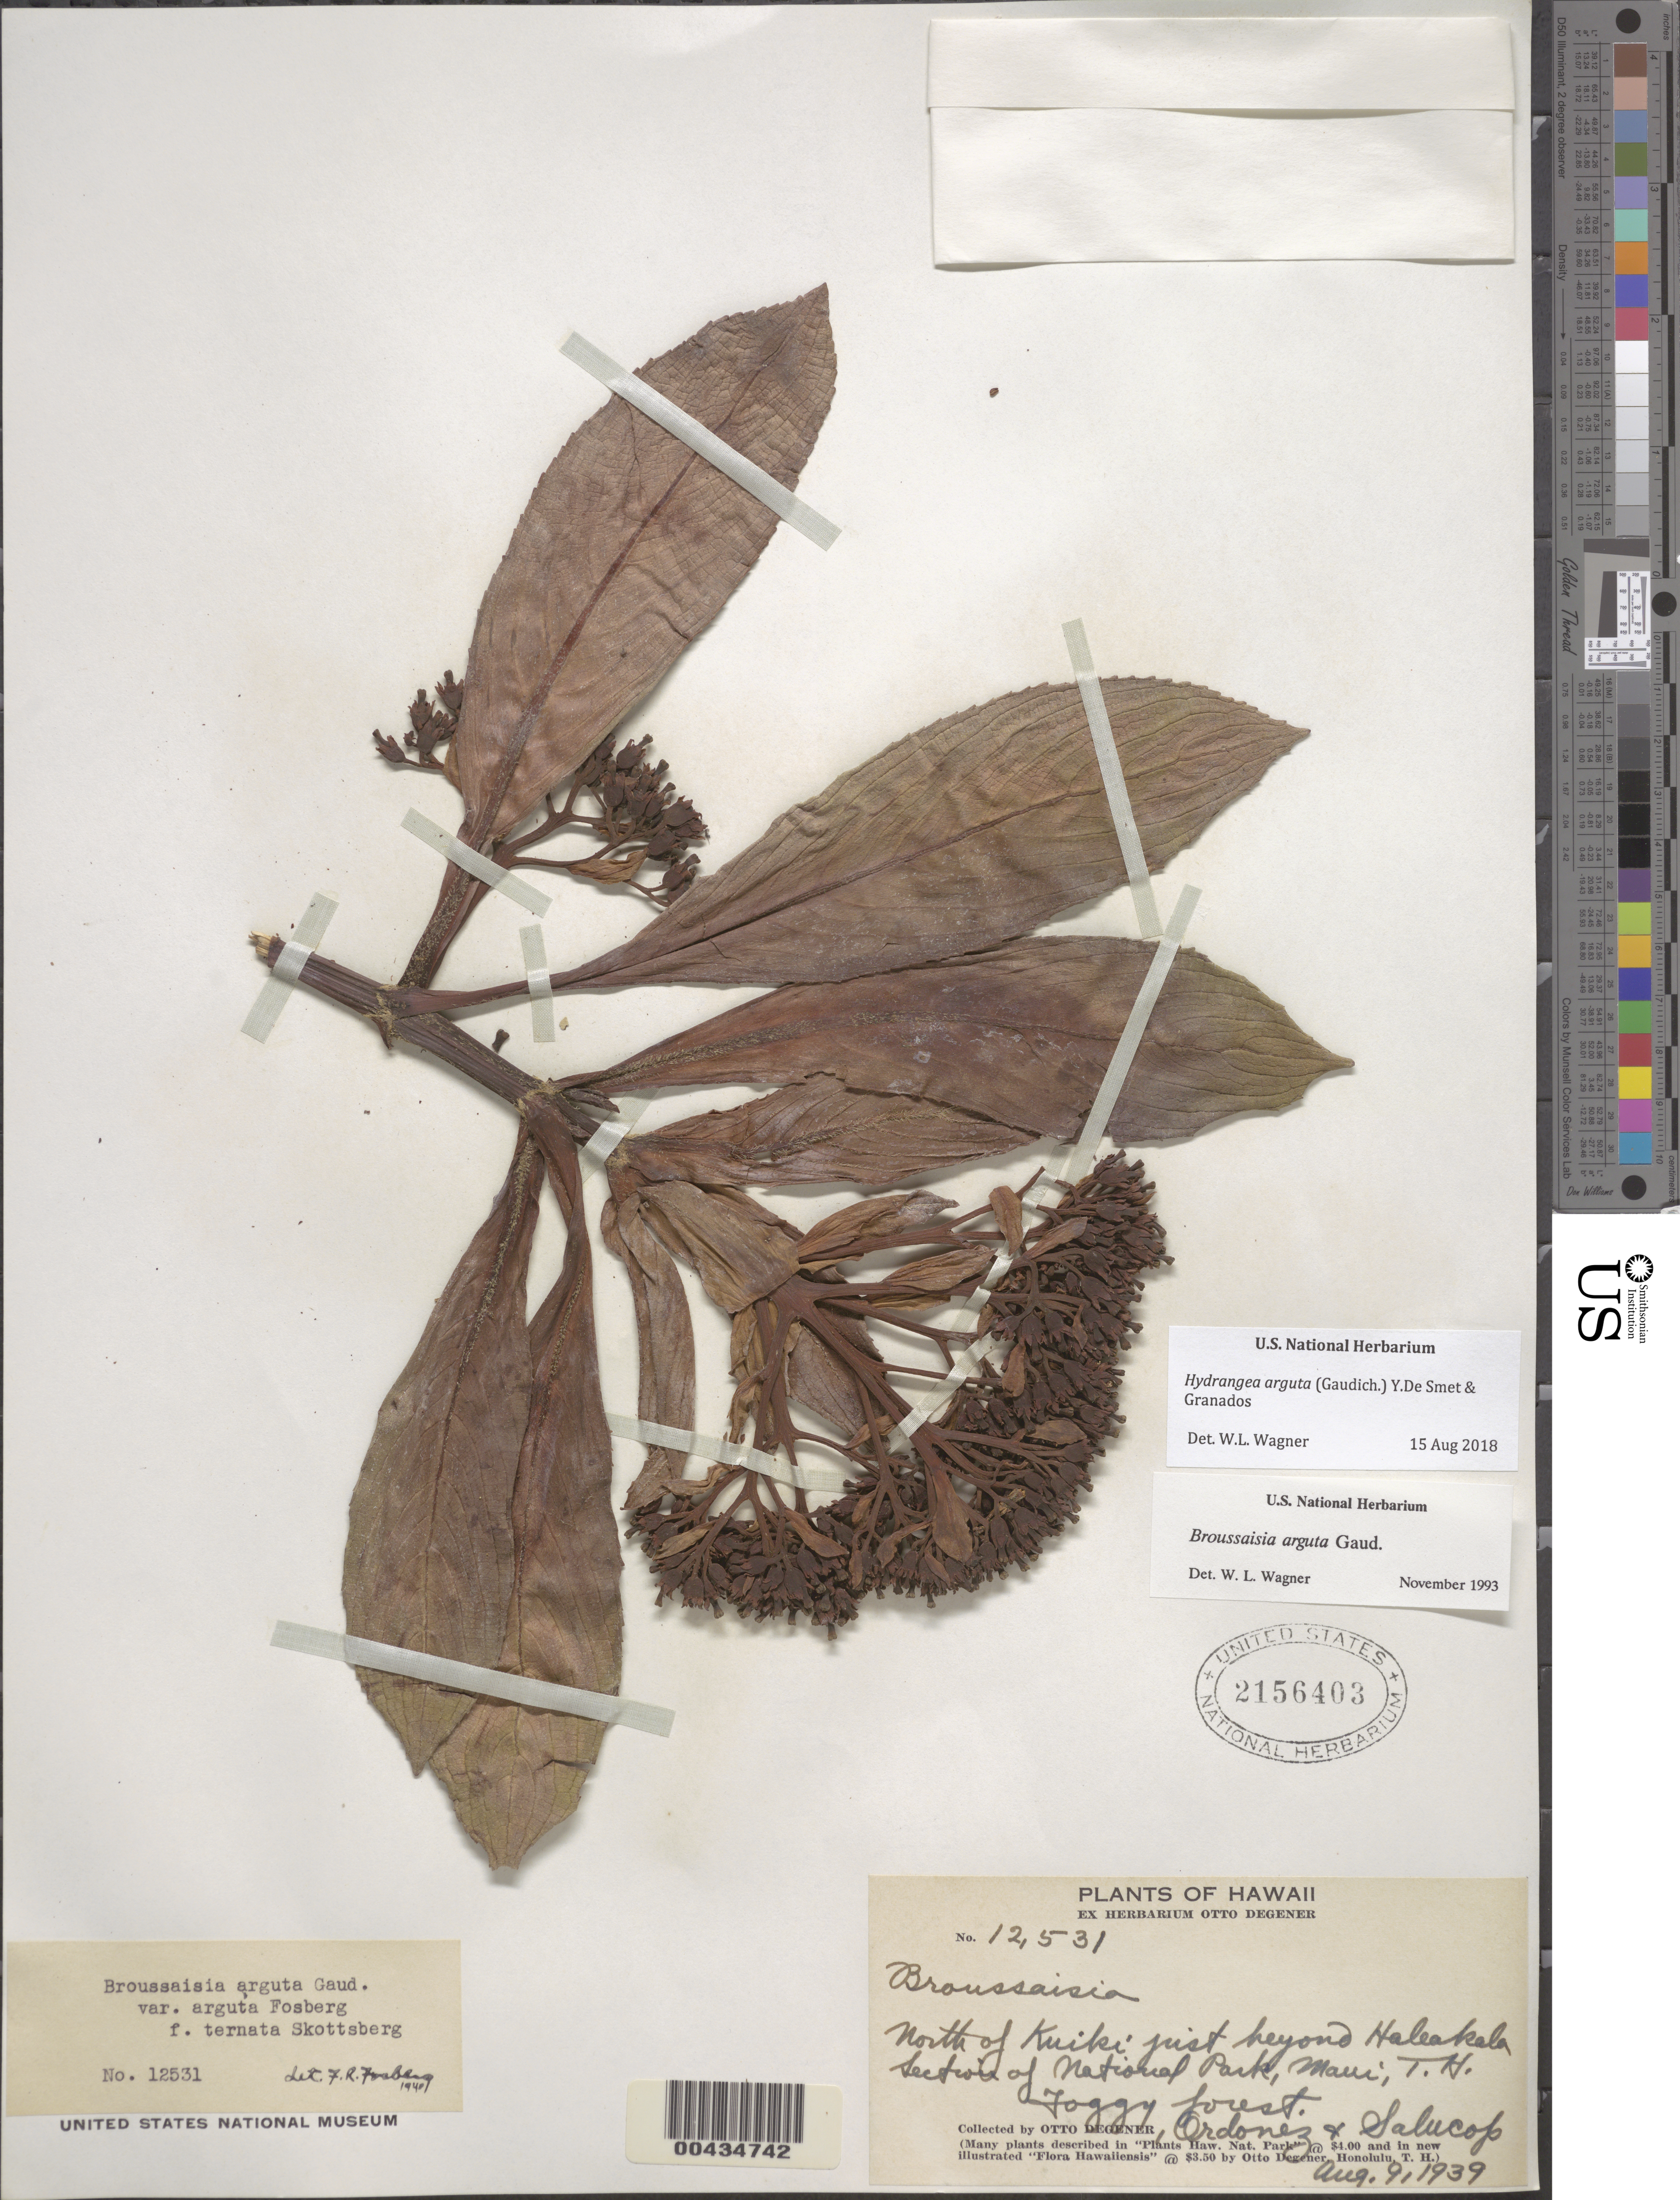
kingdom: Plantae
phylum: Tracheophyta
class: Magnoliopsida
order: Cornales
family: Hydrangeaceae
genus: Hydrangea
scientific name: Hydrangea arguta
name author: (Gaudich.) Y. De Smet & C. Granados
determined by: Wagner, W. L., (BOT), Smithsonian Institution - National Museum of Natural History (UNITED STATES)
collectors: O. Degener, Ordonez & -- Salucop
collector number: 12531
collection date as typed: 9 Aug 1939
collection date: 1939-08-09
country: United States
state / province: Hawaii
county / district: Maui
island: Maui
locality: North of Kuiki just beyond Haleakala Section of National Park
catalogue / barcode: US 2156403